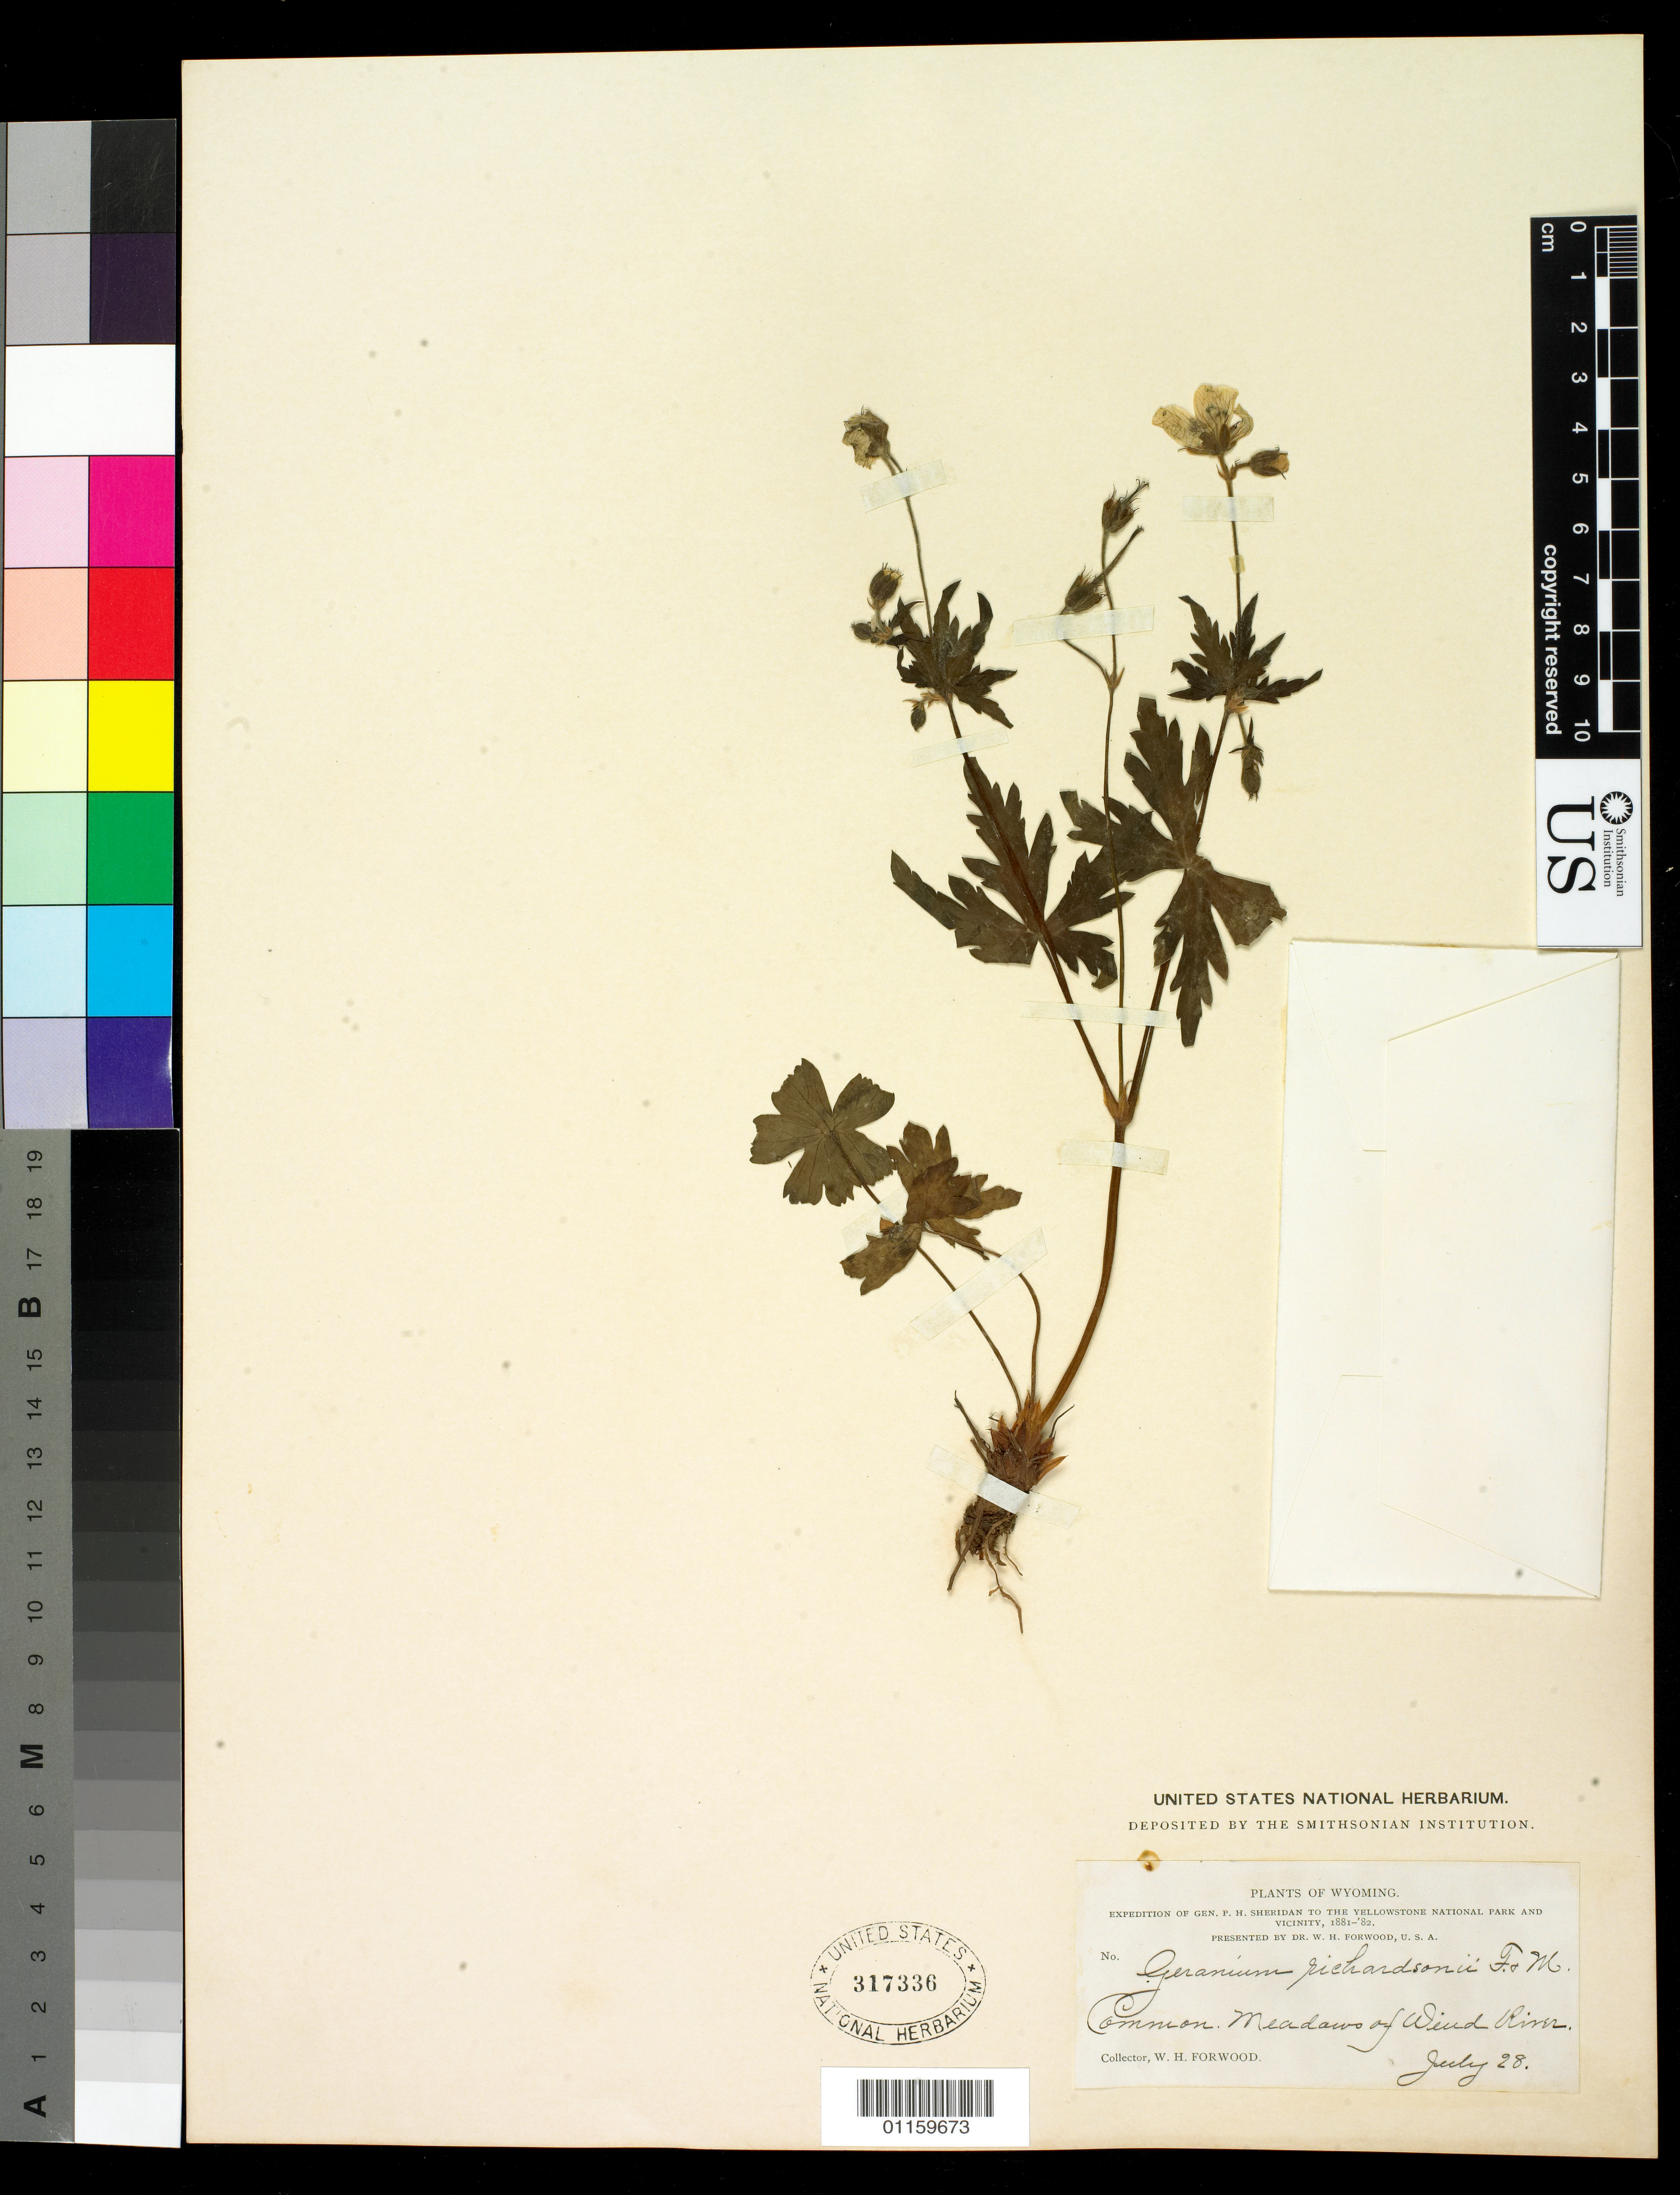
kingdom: Plantae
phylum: Tracheophyta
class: Magnoliopsida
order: Geraniales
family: Geraniaceae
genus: Geranium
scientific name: Geranium richardsonii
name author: Fisch. & Trautv.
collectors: W. Forwood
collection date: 1881-07-28/1882-07-28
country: United States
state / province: Wyoming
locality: Meadows of Wind River.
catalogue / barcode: US 317336